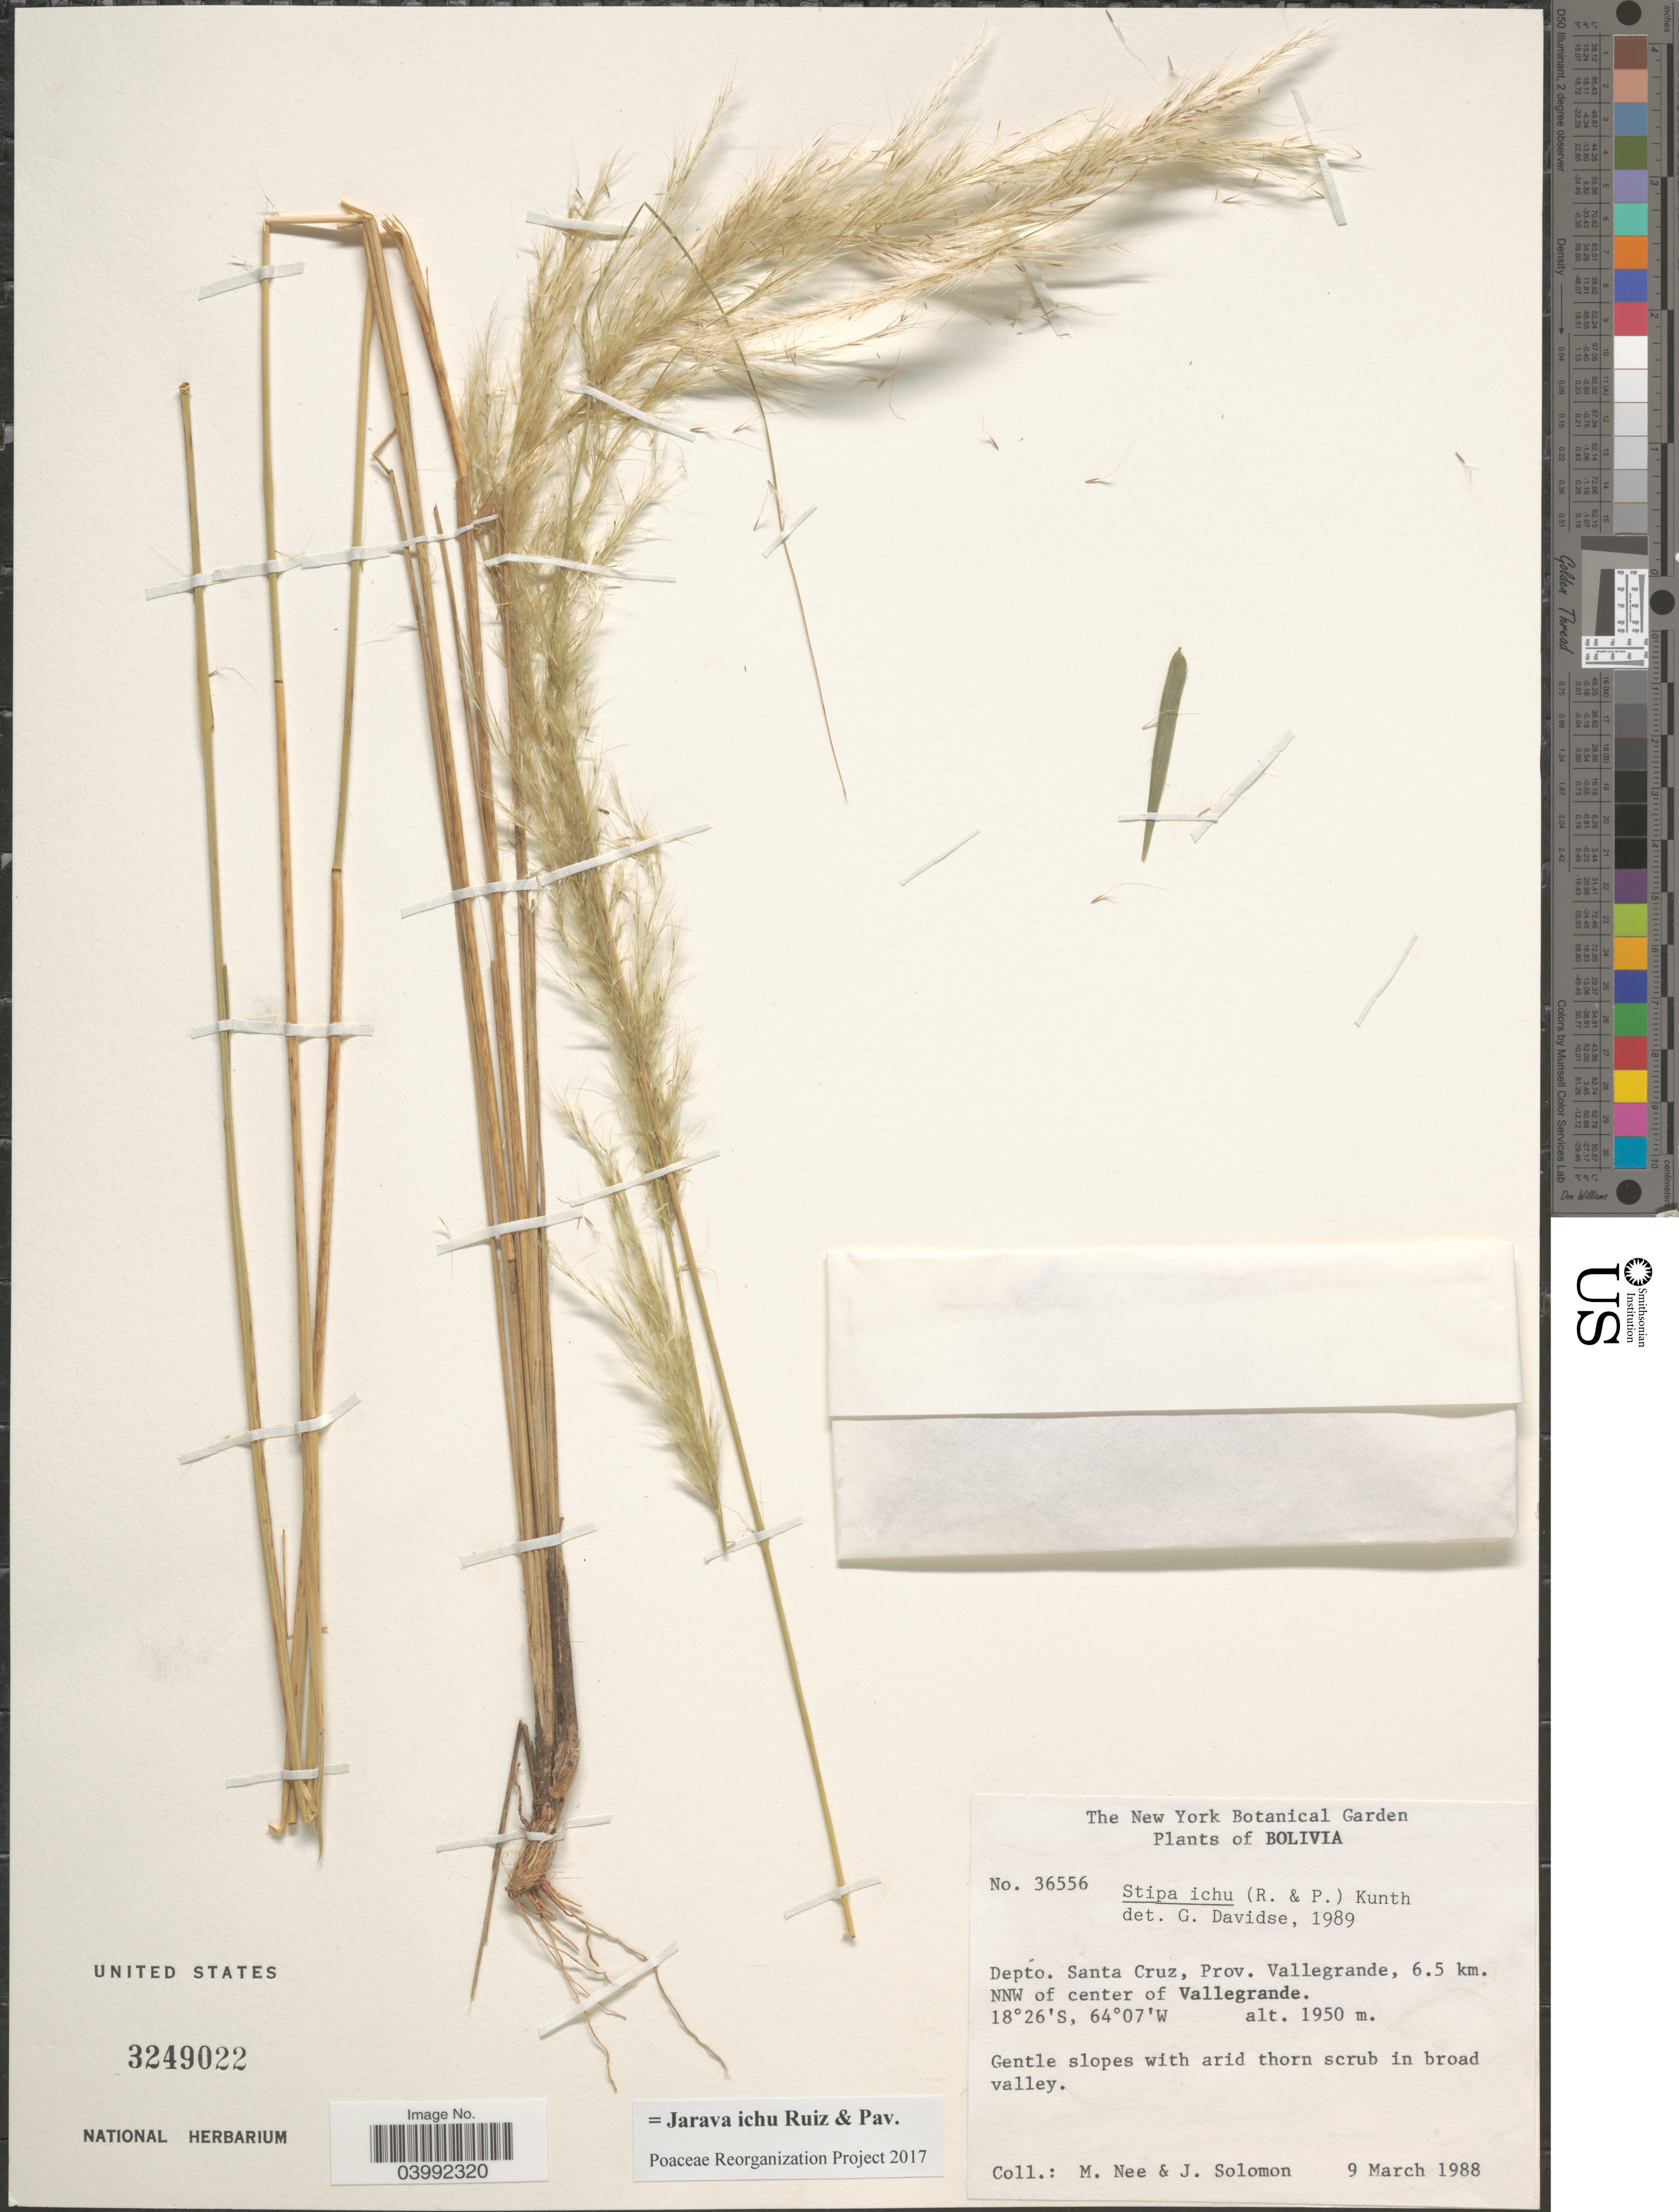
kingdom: Plantae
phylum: Tracheophyta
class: Liliopsida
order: Poales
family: Poaceae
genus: Jarava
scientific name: Jarava ichu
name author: Ruiz & Pav.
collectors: M. Nee & J. Solomon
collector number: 36556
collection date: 1988-03-09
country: Bolivia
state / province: Santa Cruz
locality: Depto. Santa Cruz, Prov. Vallegrande, 6.5 km. NNW of center of Vallegrande.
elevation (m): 1950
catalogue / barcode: US 3249022